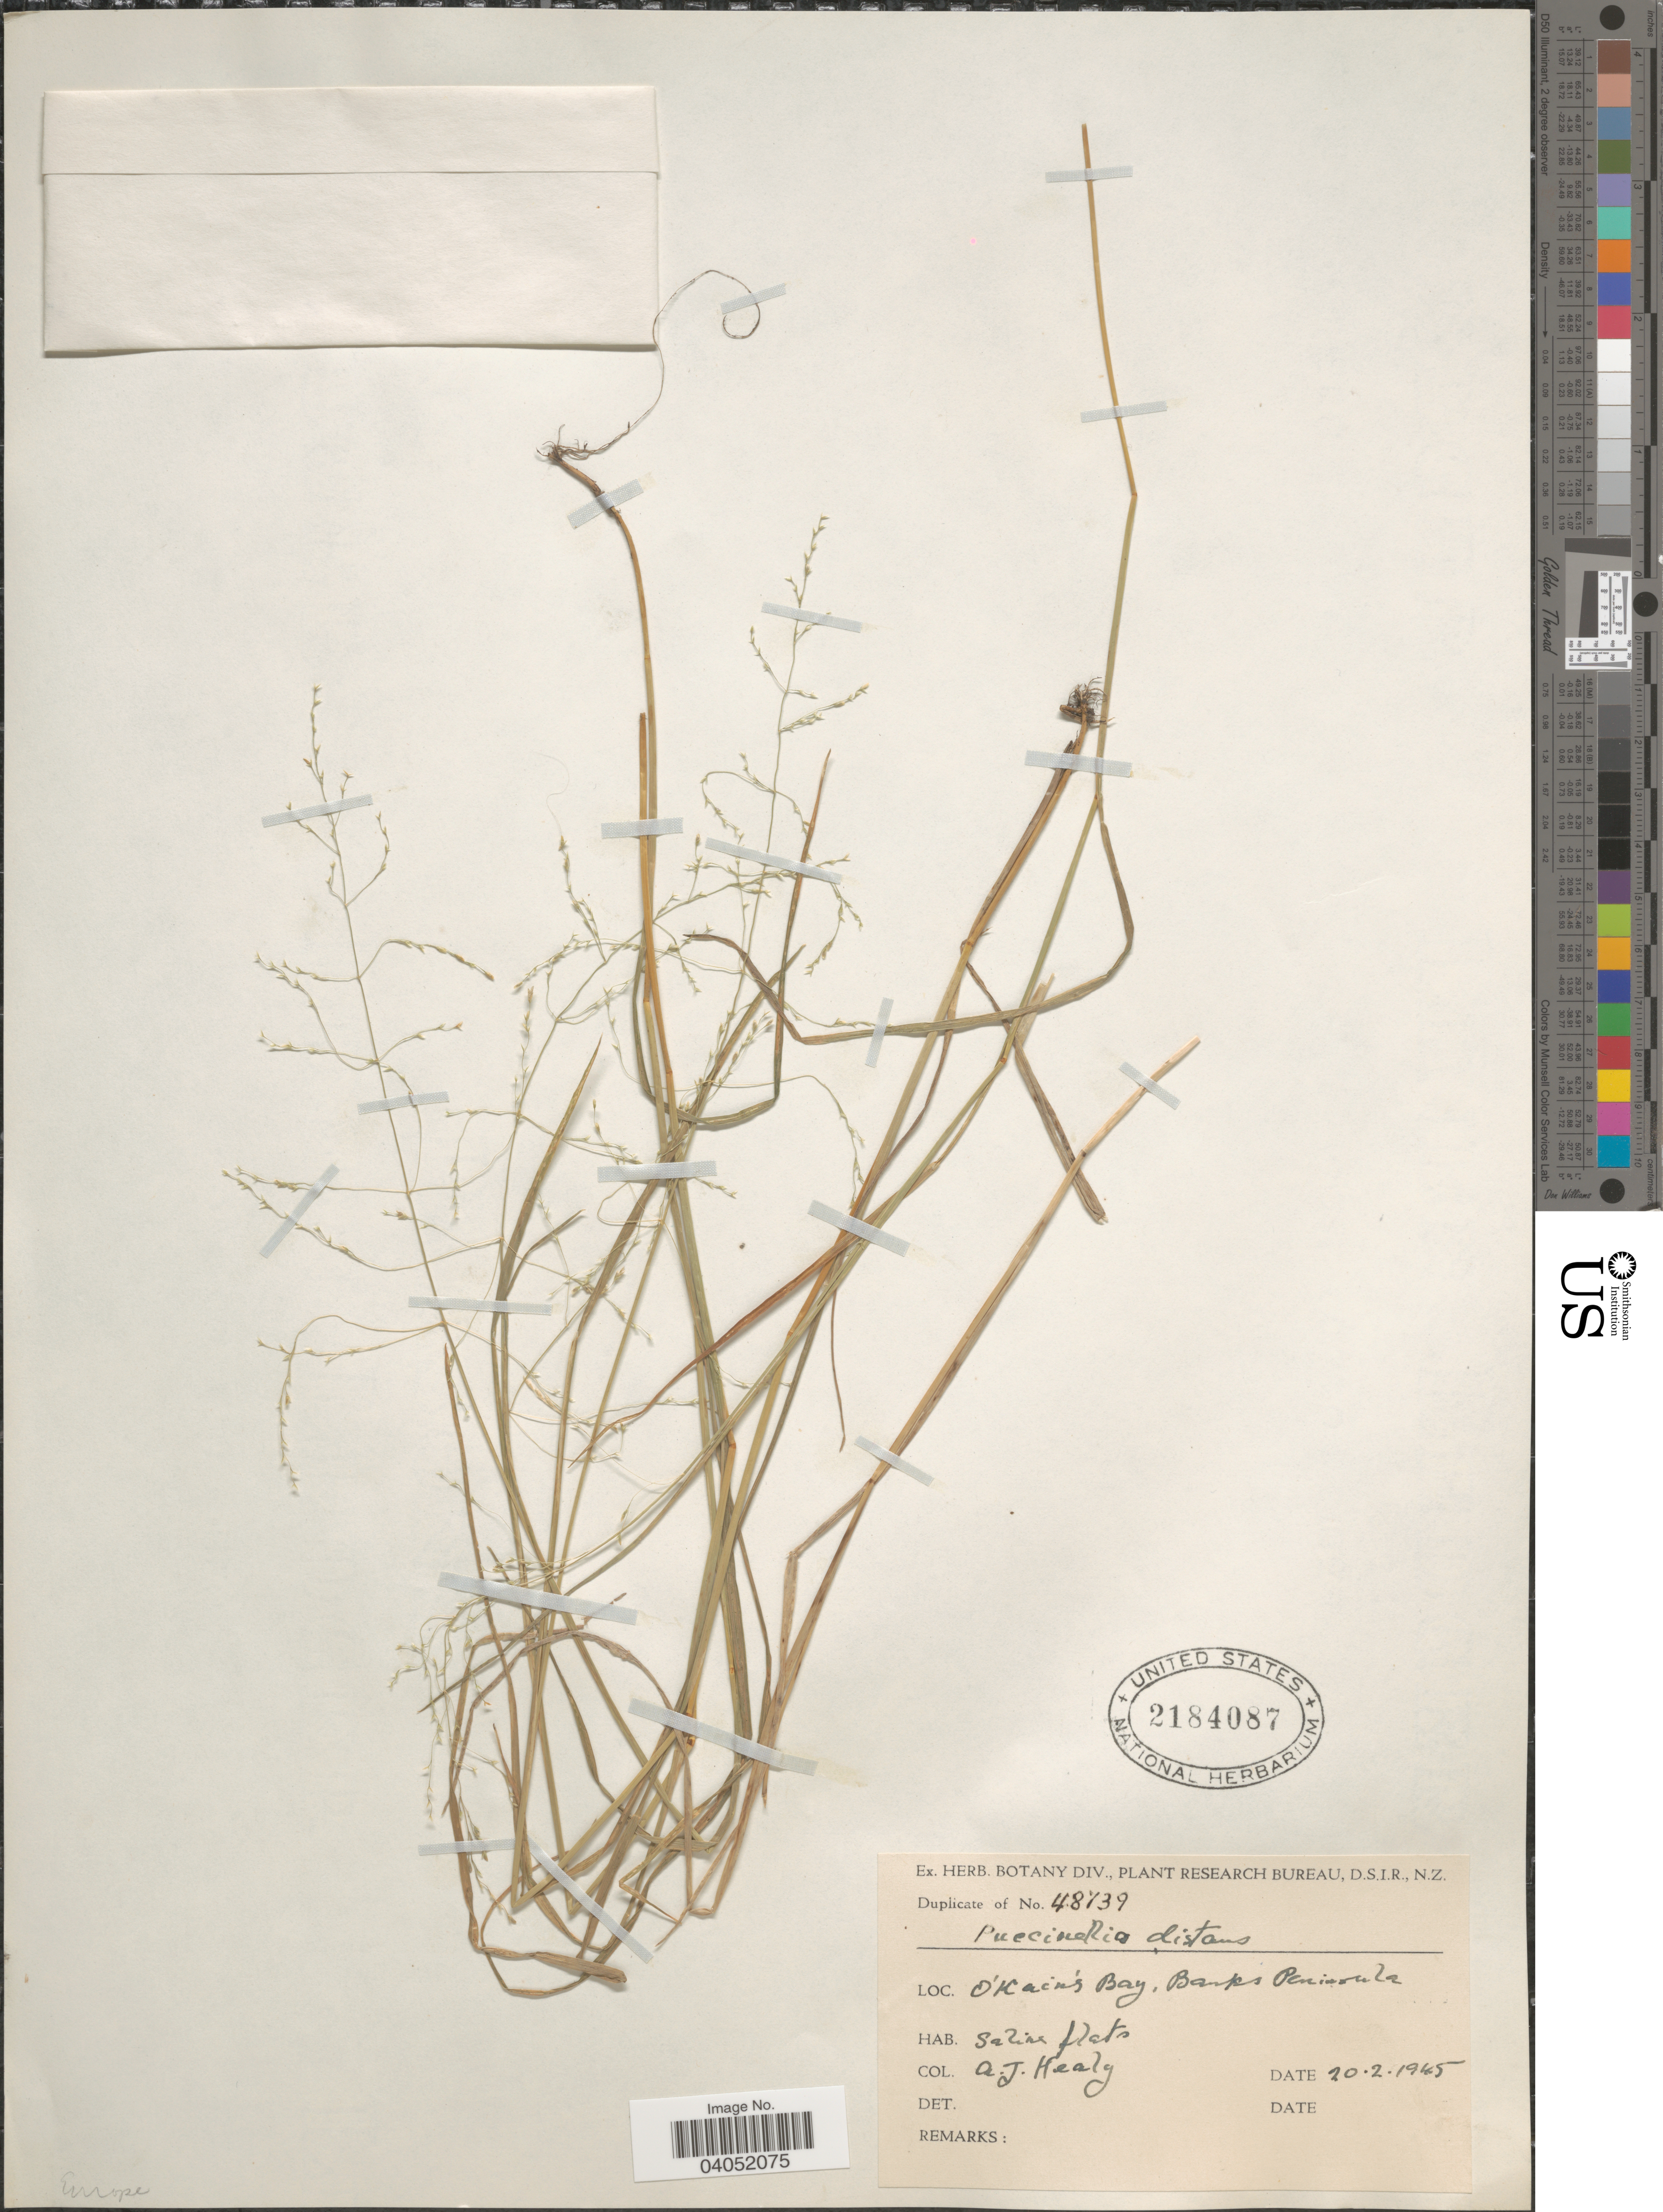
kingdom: Plantae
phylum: Tracheophyta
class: Liliopsida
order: Poales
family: Poaceae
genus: Puccinellia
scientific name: Puccinellia distans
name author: (Jacq.) Parl.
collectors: A. Healy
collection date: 1945-02-20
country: New Zealand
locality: Okains Bay, Banks Peninsula.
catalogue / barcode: US 2184087